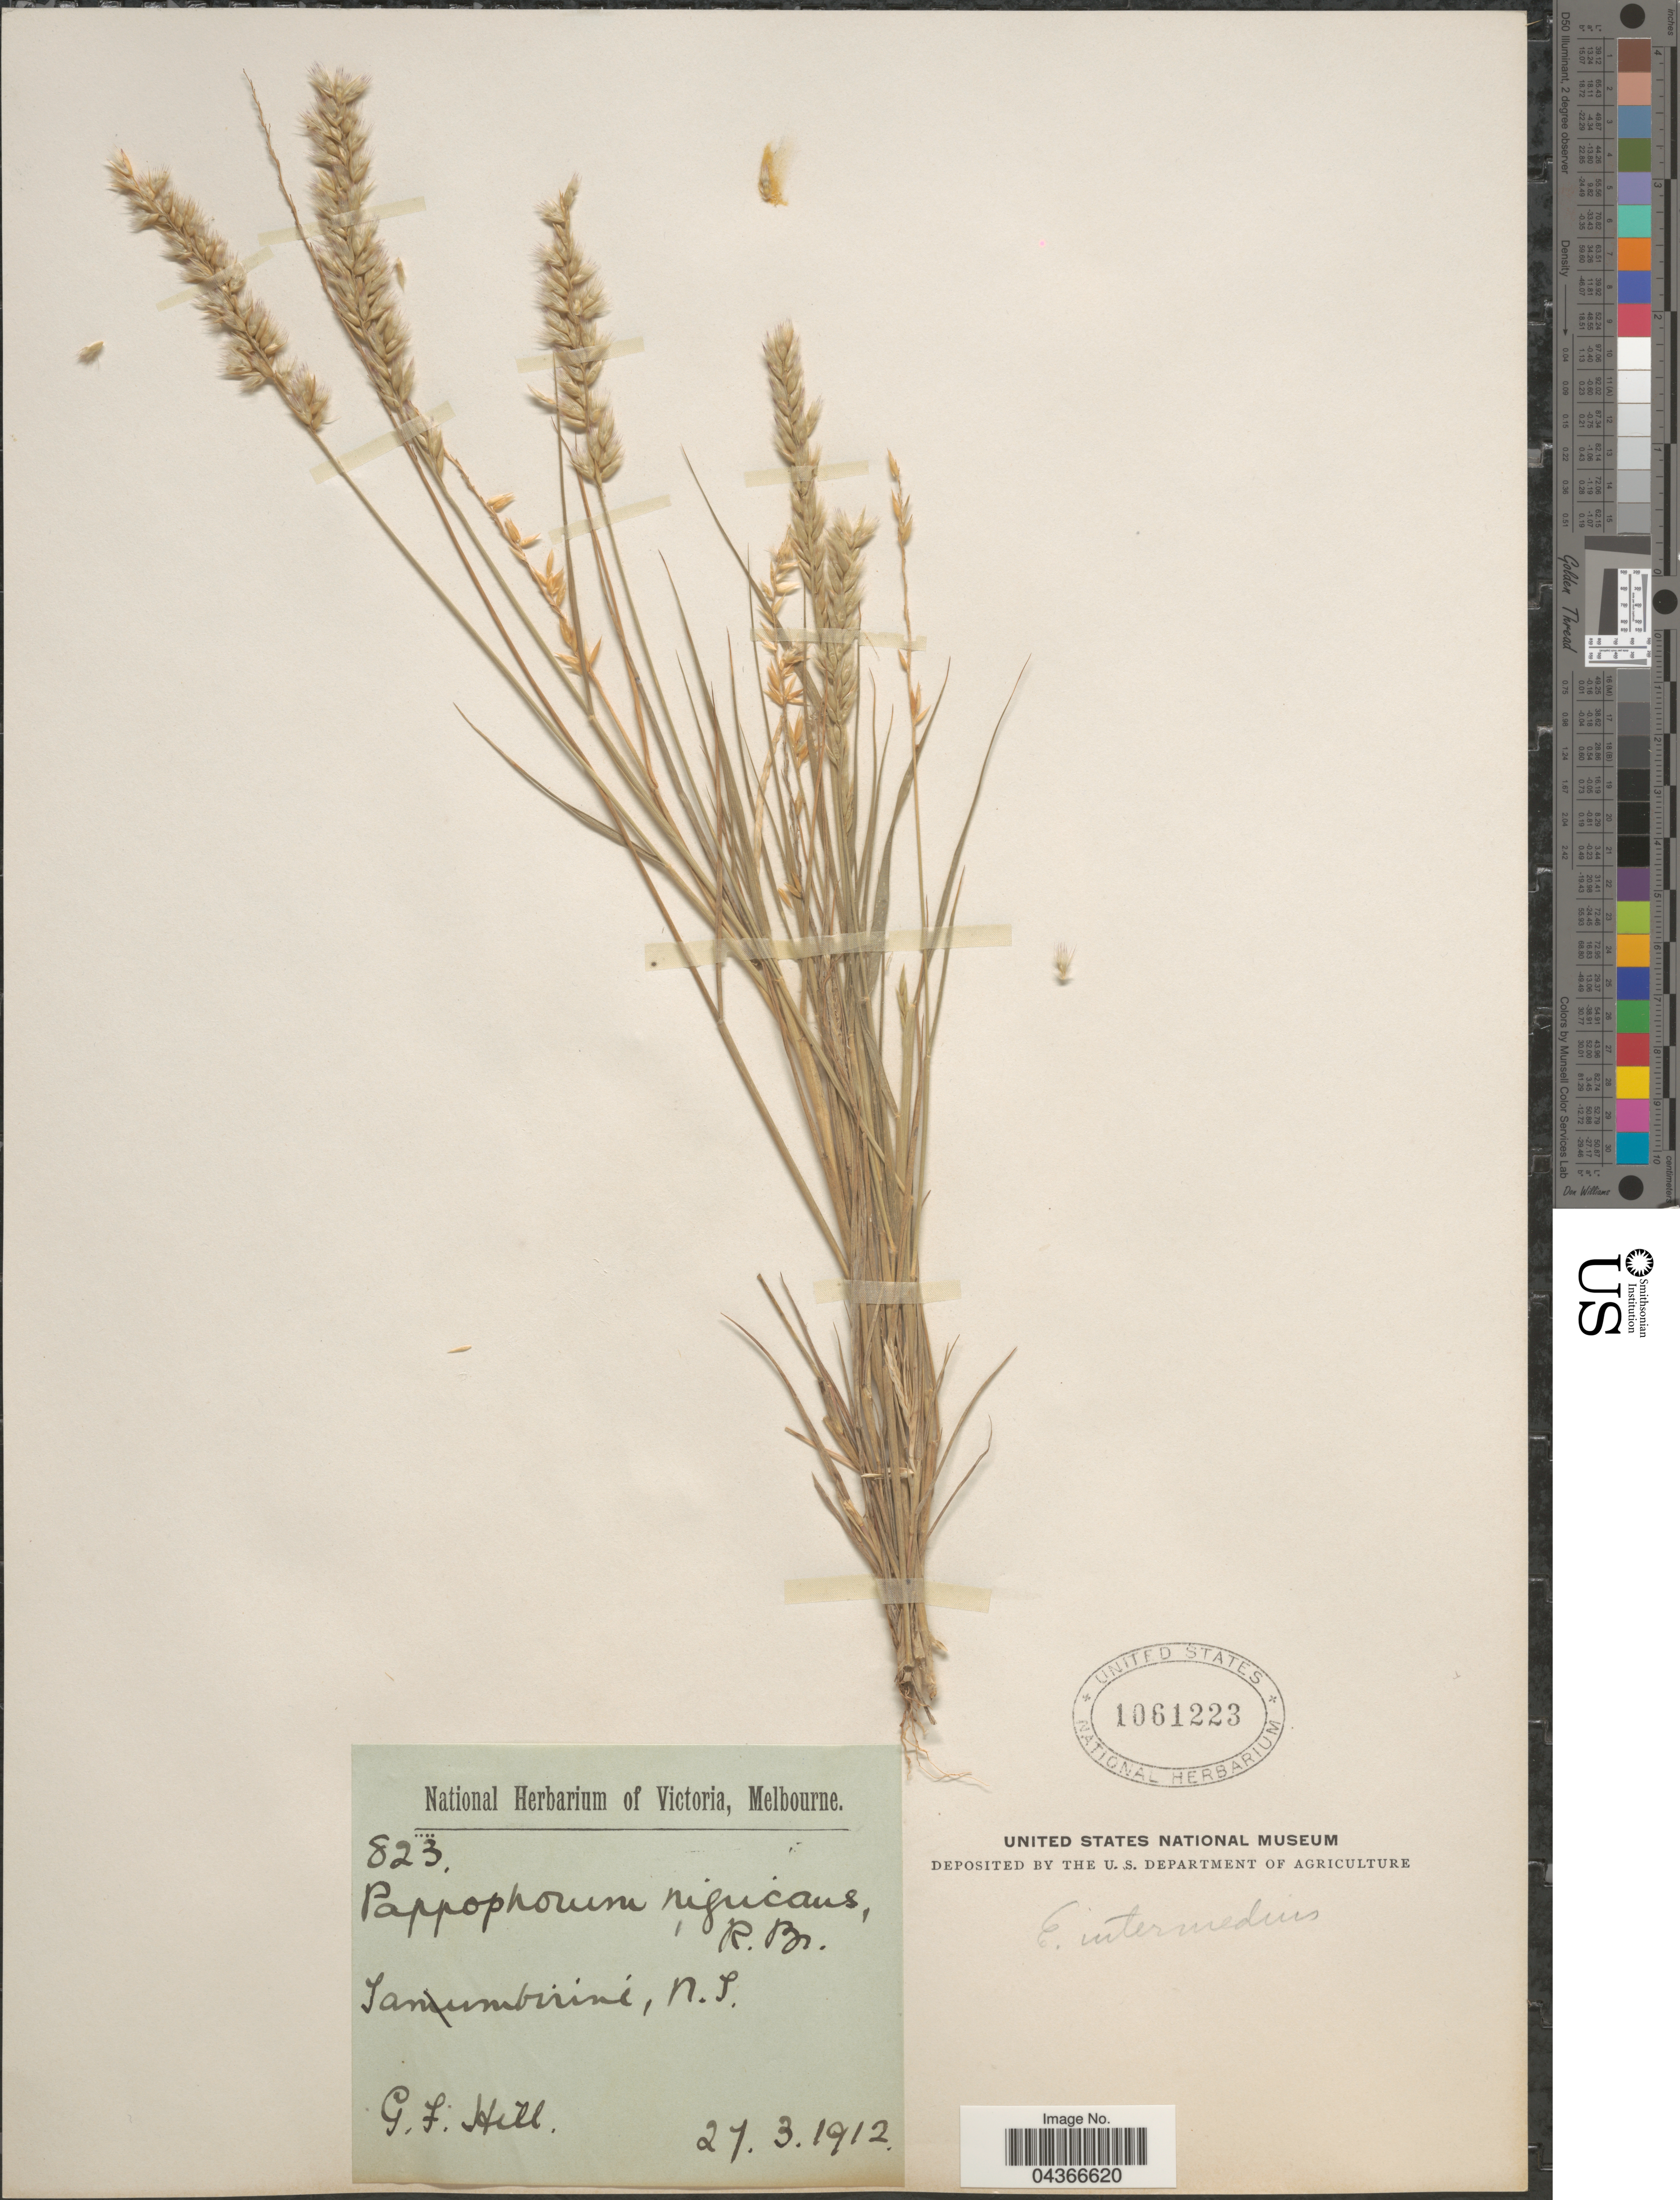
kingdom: Plantae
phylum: Tracheophyta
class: Liliopsida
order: Poales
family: Poaceae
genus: Enneapogon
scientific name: Enneapogon intermedius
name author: N.T. Burb.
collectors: G. Hill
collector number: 823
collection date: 1912-03-27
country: Australia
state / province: Northern Territory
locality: Tanumbirini.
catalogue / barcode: US 1061223